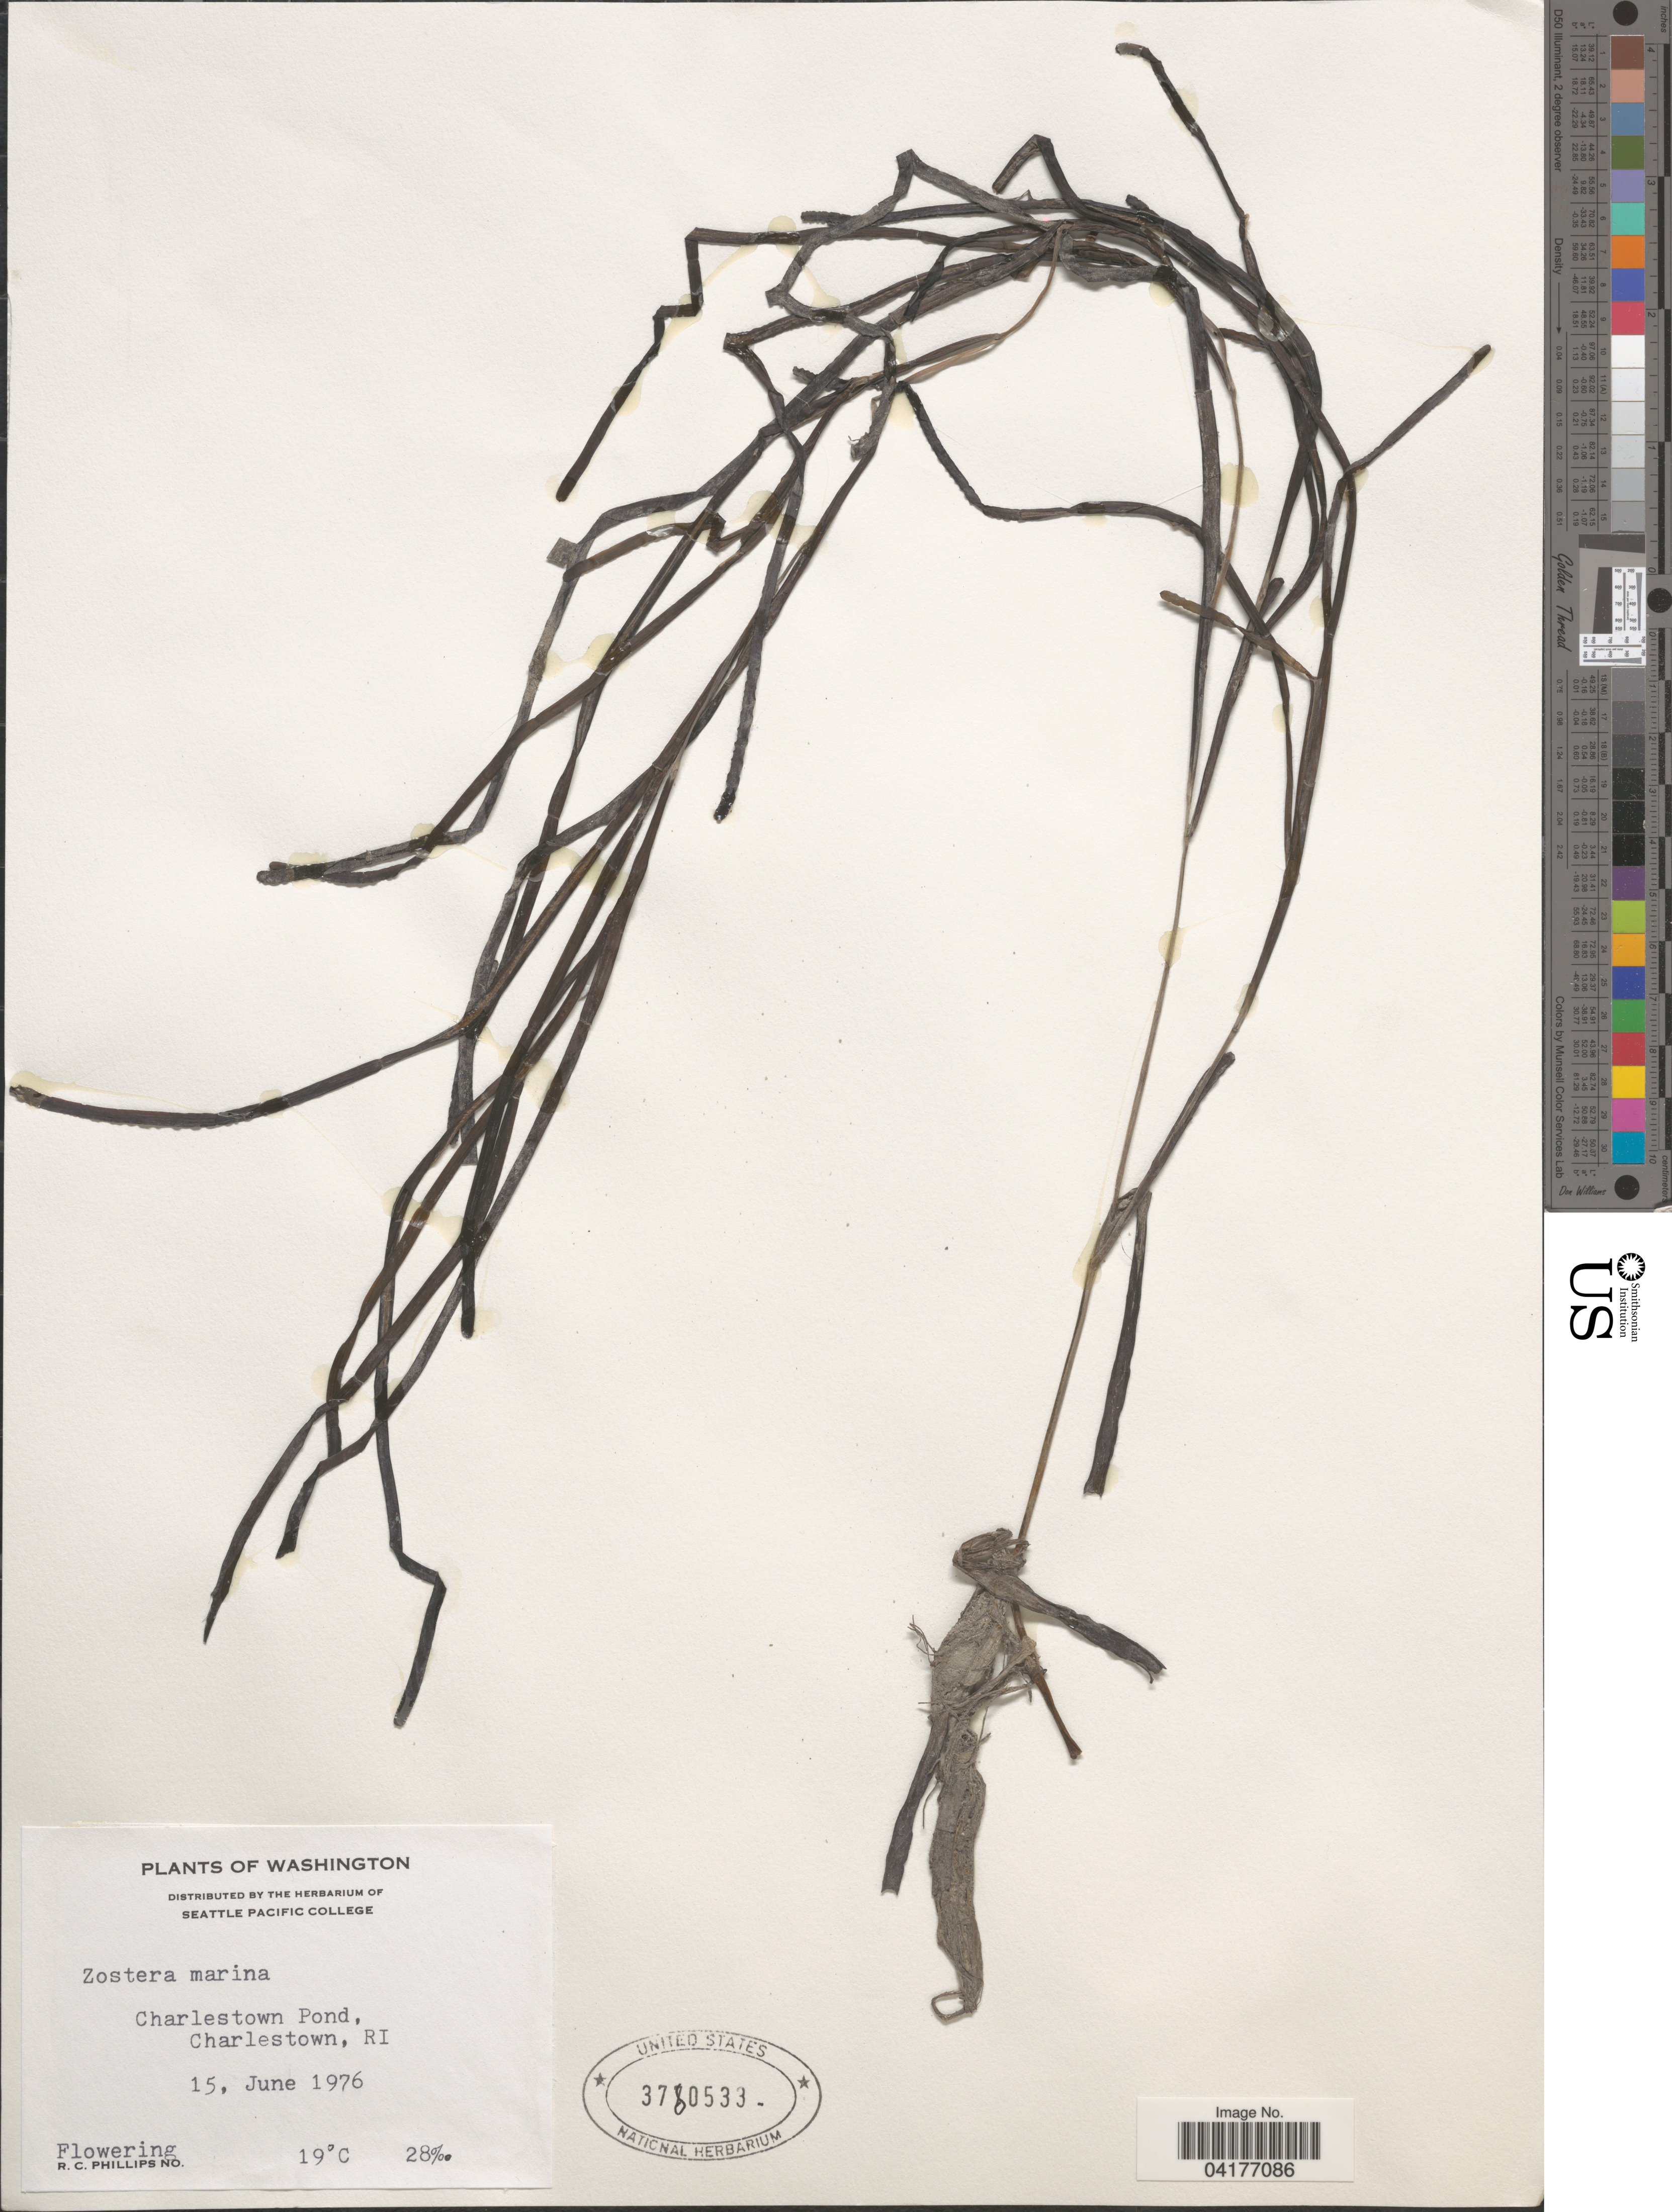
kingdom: Plantae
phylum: Tracheophyta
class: Liliopsida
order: Alismatales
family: Zosteraceae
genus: Zostera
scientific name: Zostera marina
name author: L.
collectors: R. C. Phillips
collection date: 1976-06-15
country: United States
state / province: Rhode Island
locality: Charlestown Pond, Charlestown, RI.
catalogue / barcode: US 3780533